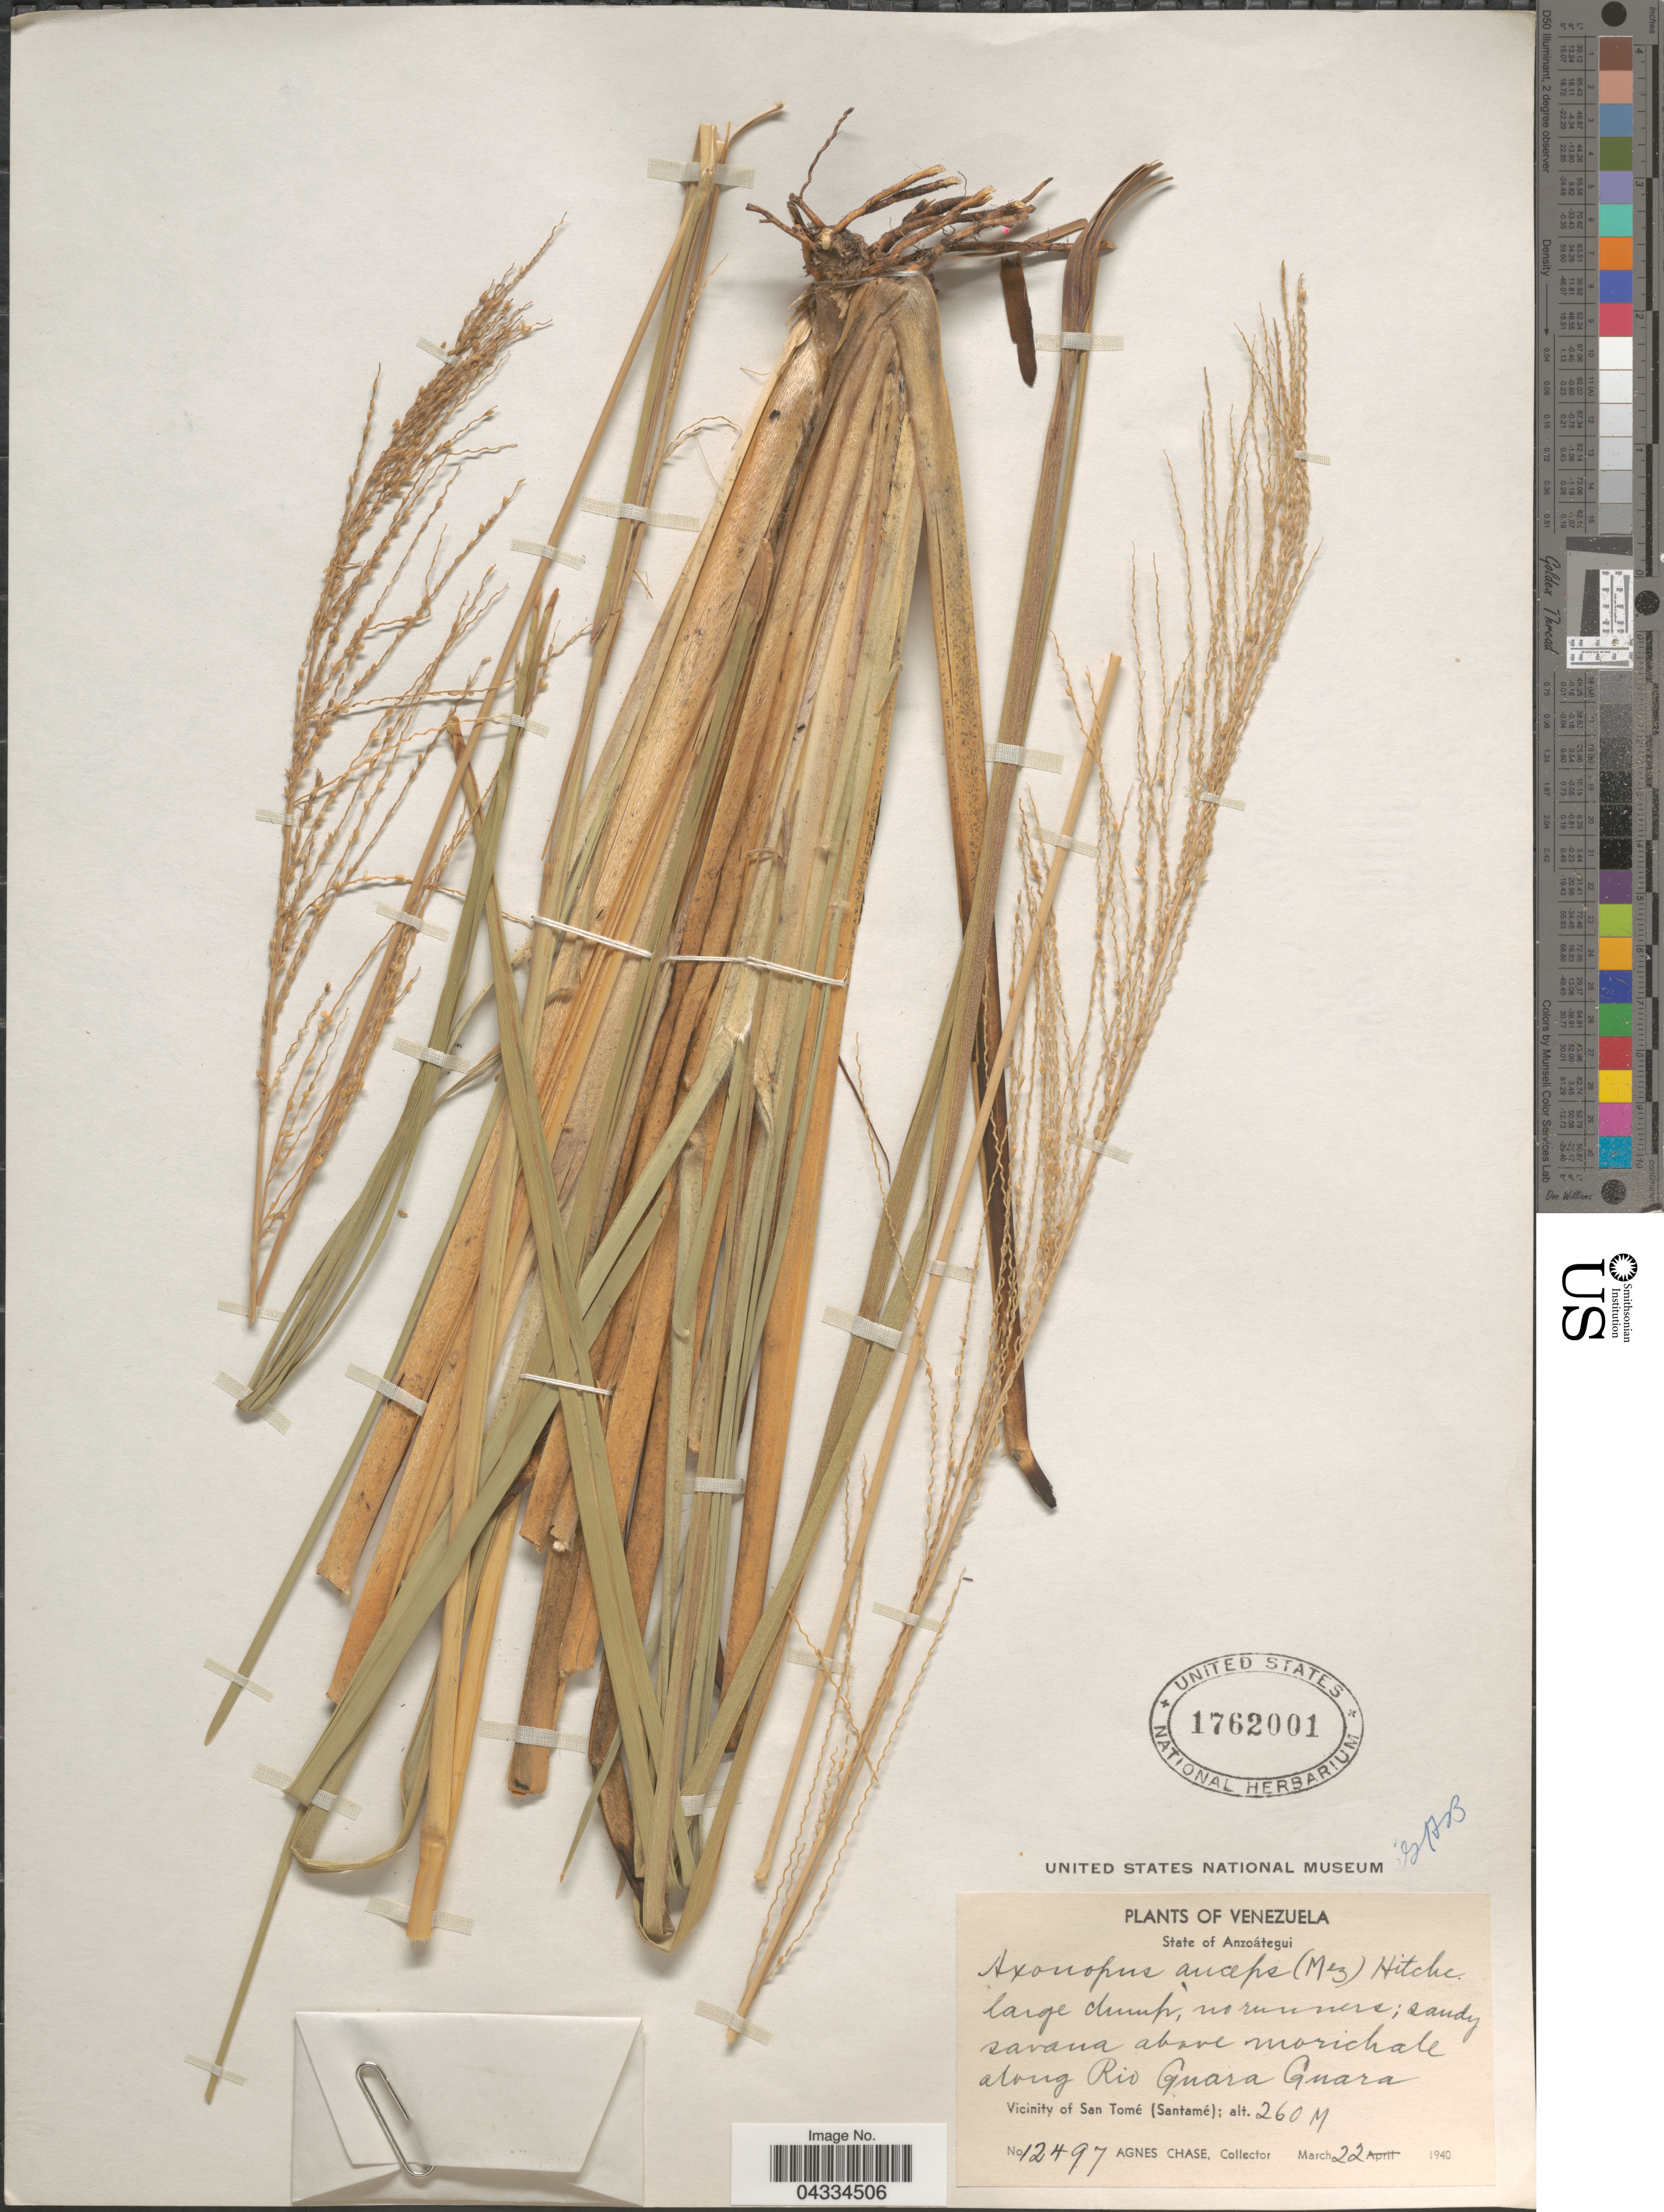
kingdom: Plantae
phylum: Tracheophyta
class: Liliopsida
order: Poales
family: Poaceae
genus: Axonopus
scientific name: Axonopus anceps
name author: (Mez) Hitchc.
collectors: A. Chase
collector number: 12497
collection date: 1940-03-22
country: Venezuela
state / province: Anzoategui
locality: Savana above morichall along Rio Guara Guara. Vicinity of San Tomé (Santamé).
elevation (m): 260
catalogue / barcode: US 1762001